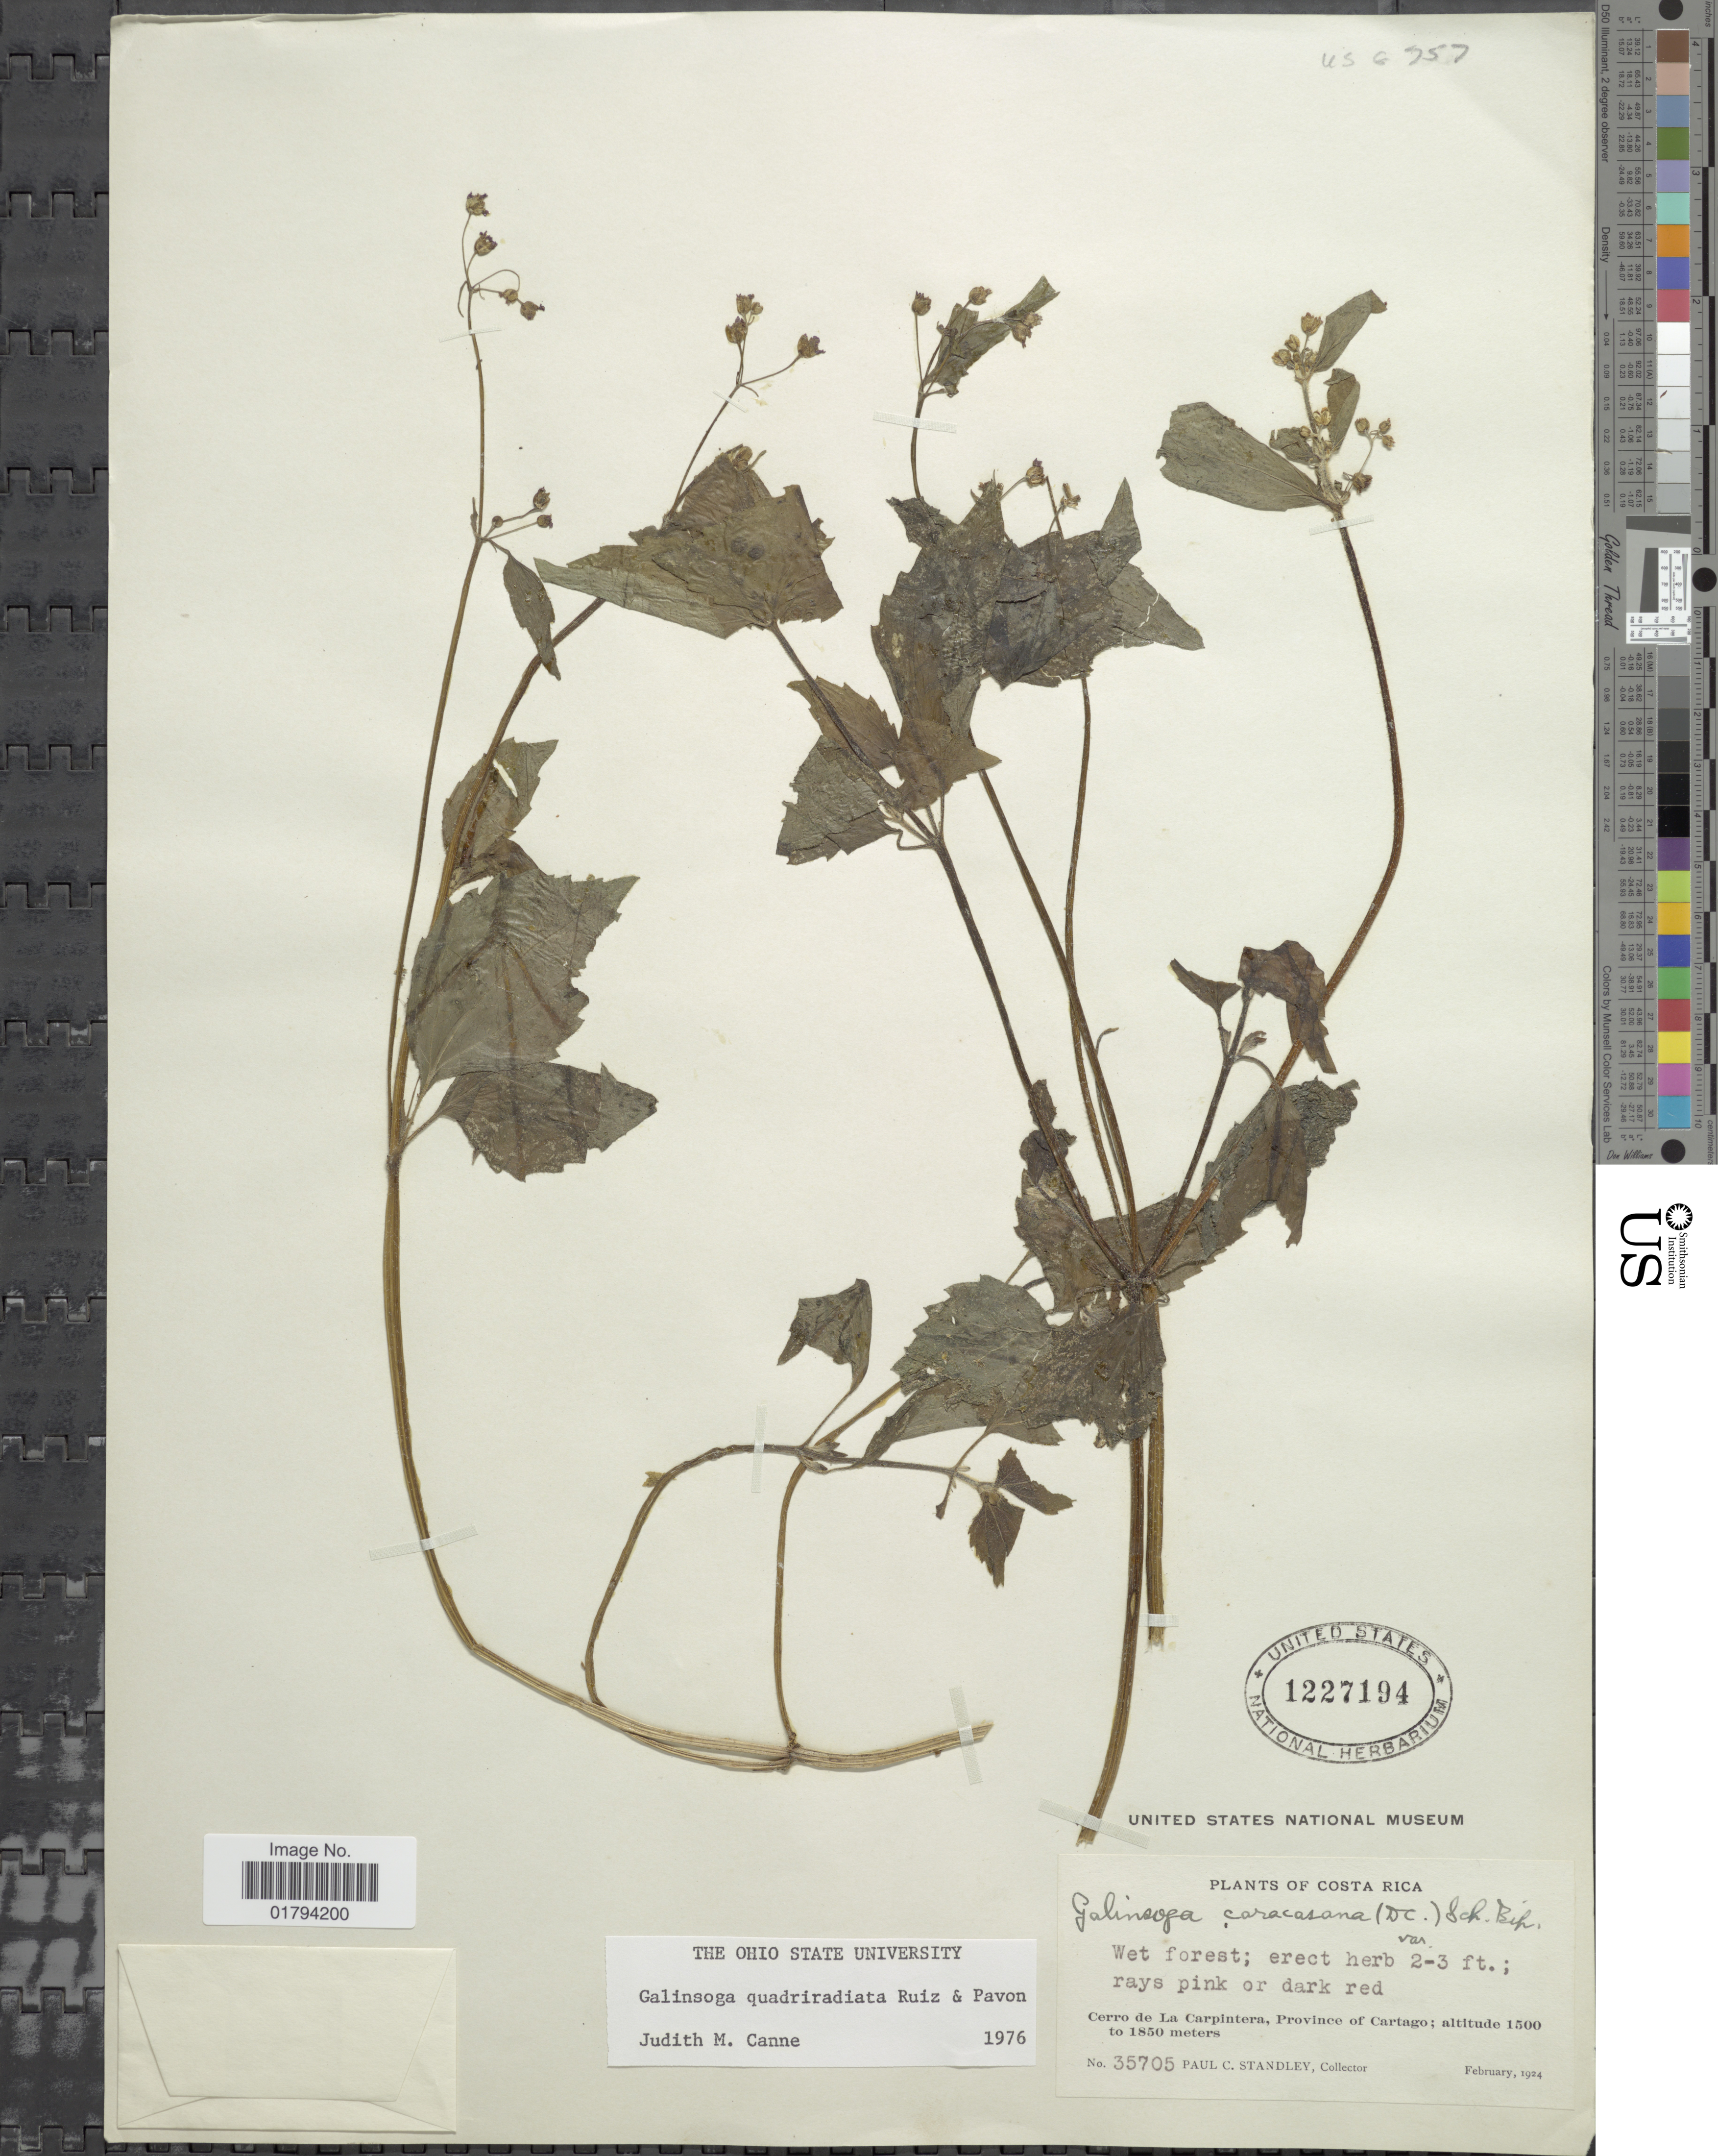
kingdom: Plantae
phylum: Tracheophyta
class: Magnoliopsida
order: Asterales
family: Asteraceae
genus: Galinsoga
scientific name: Galinsoga quadriradiata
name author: Ruiz & Pav.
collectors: P. C. Standley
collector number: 35705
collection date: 1924-02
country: Costa Rica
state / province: Cartago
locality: Wet forest, Cerro de La Carpintera.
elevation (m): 1500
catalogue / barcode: US 1227194